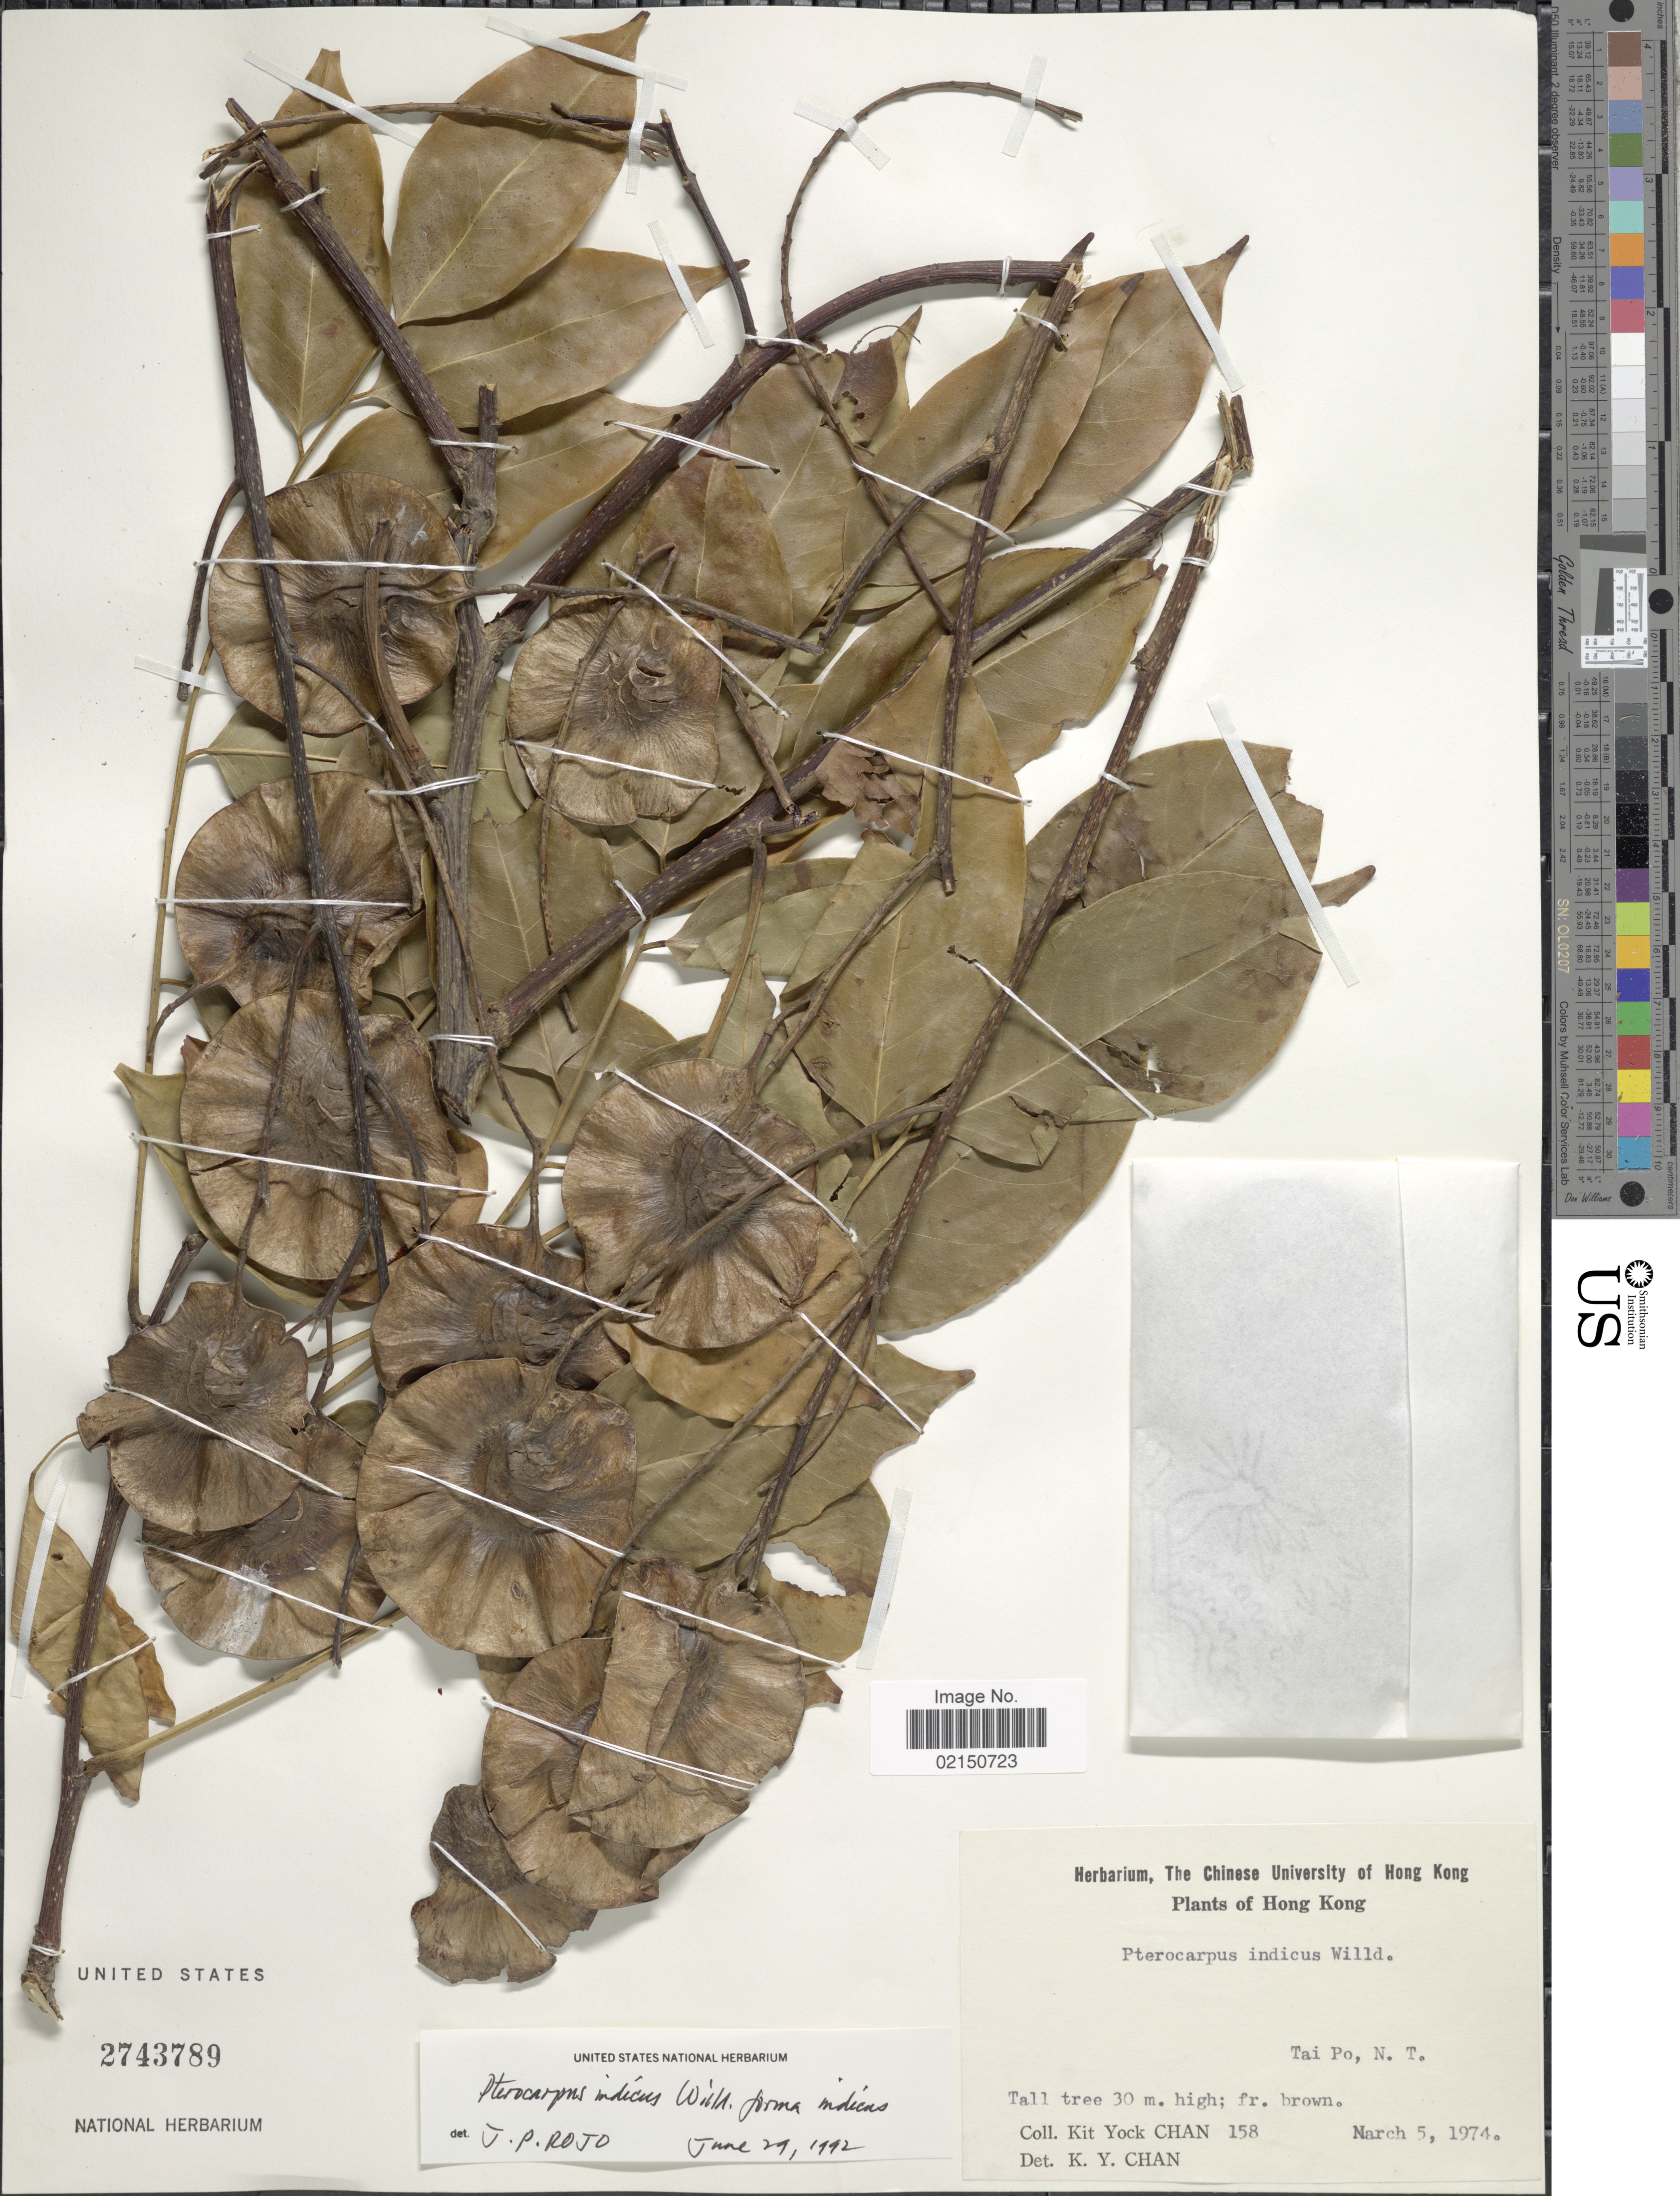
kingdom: Plantae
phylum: Tracheophyta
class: Magnoliopsida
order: Fabales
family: Fabaceae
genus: Pterocarpus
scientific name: Pterocarpus indicus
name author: Willd.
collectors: K. Chan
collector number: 158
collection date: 1974-03-05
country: China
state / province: Hong Kong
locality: Tai Po, N. T.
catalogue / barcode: US 2743789